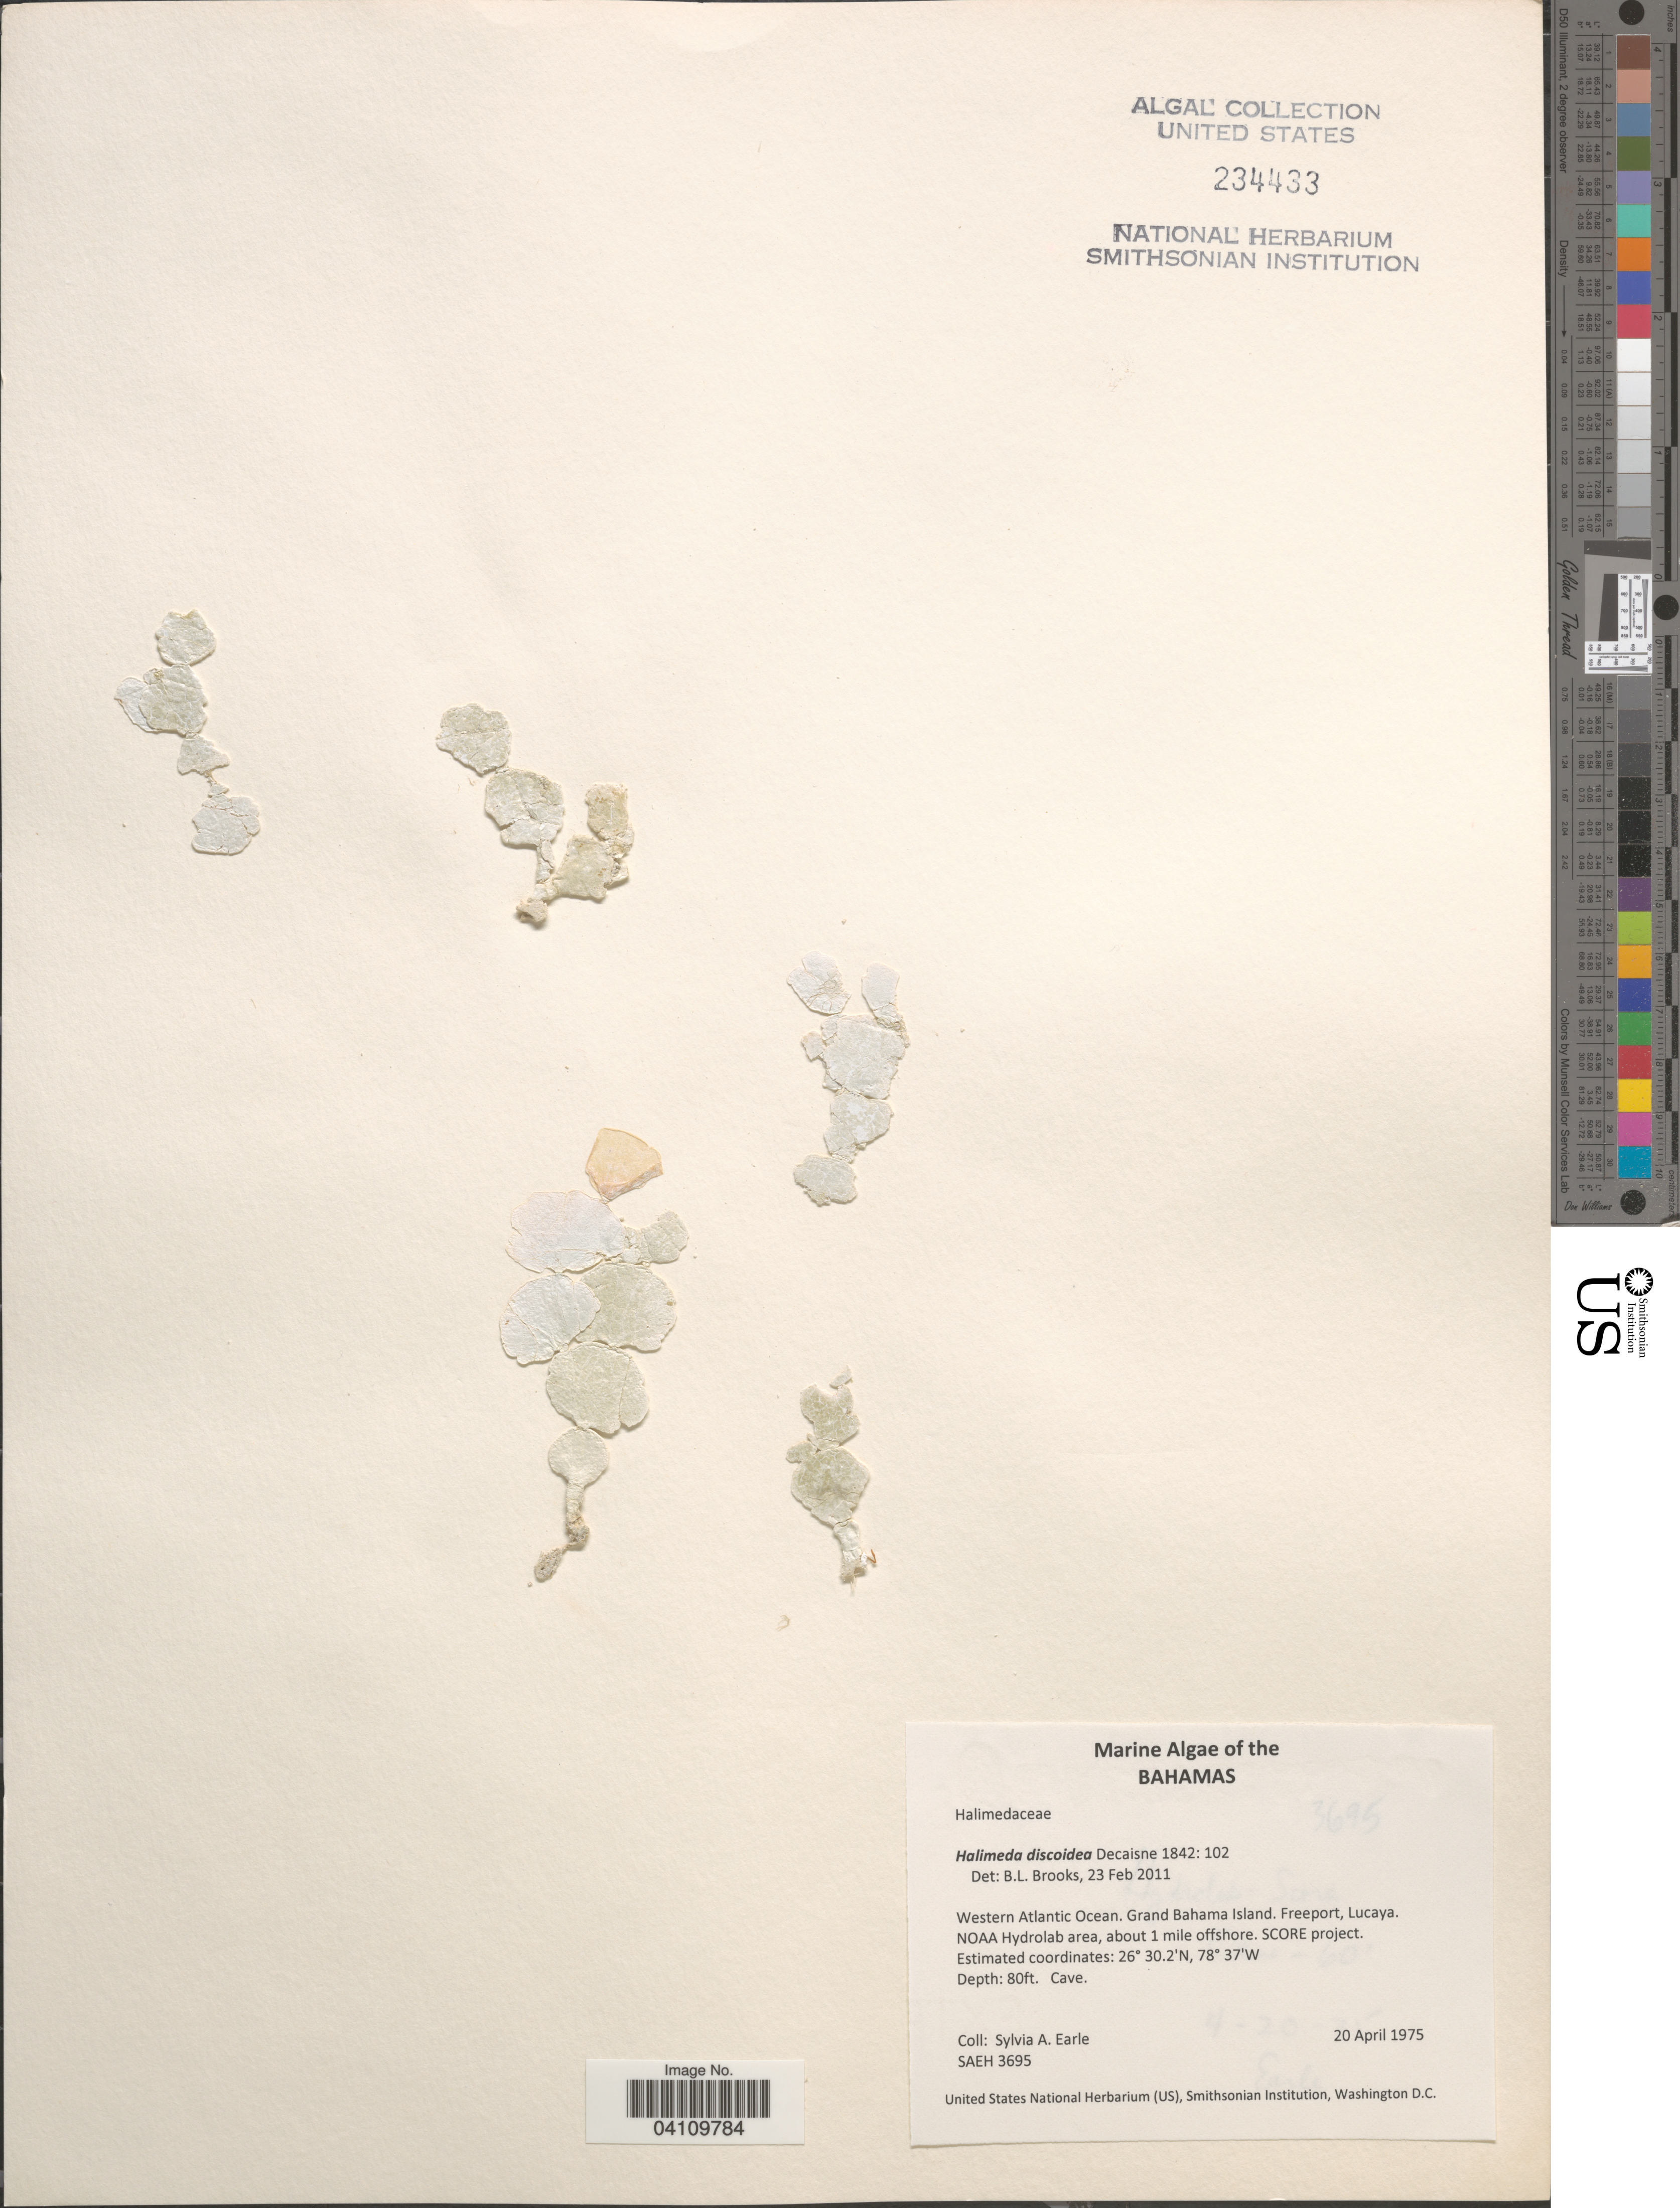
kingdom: Plantae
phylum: Chlorophyta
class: Ulvophyceae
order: Bryopsidales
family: Halimedaceae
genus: Halimeda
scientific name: Halimeda discoidea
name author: Decne.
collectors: S. A. Earle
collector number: SAEH 3695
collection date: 1975-04-20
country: Bahamas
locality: Western Atlantic Ocean. Grand Bahama Island. Freeport, Lucaya. NOAA Hydrolab area, about 1 mile offshore. SCORE project.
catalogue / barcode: US 234433